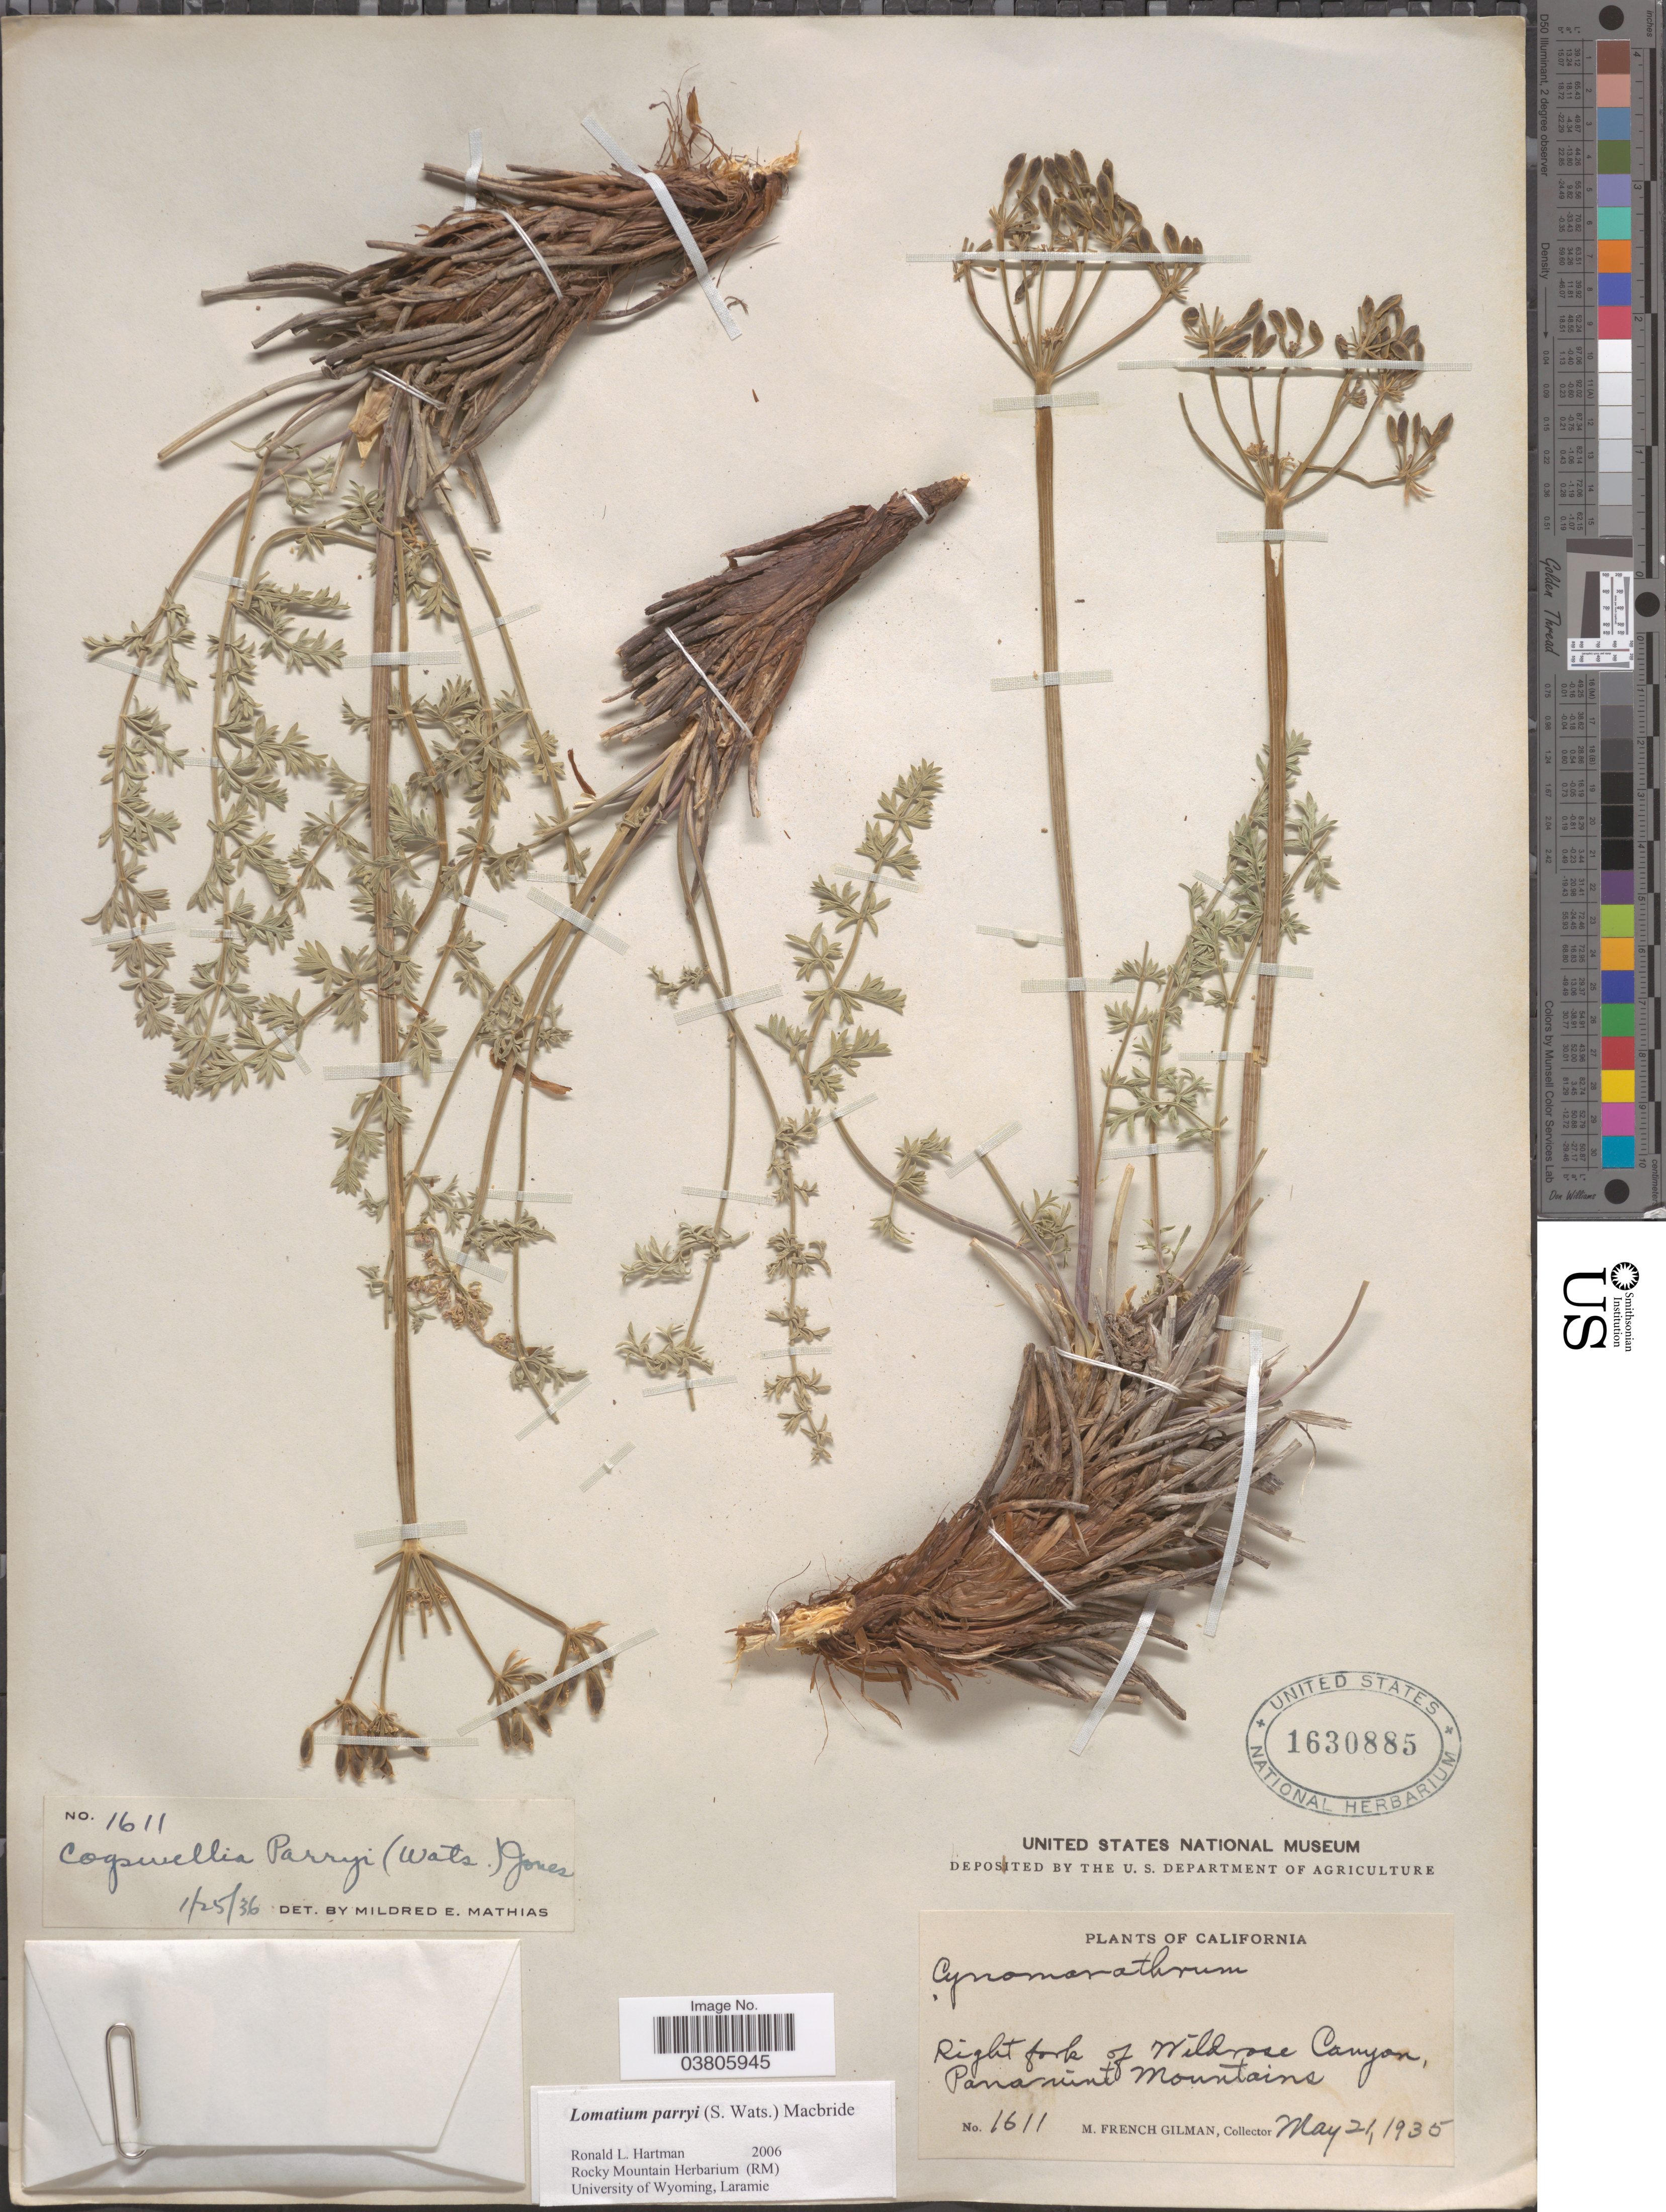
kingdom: Plantae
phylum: Tracheophyta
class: Magnoliopsida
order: Apiales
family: Apiaceae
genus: Lomatium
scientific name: Lomatium parryi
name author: (S. Watson) J.F. Macbr.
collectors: M. F. Gilman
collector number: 1611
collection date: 1935-05-21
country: United States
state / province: California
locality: Right fork of Wildrose Canyon, Panamint Mountains.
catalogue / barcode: US 1630885